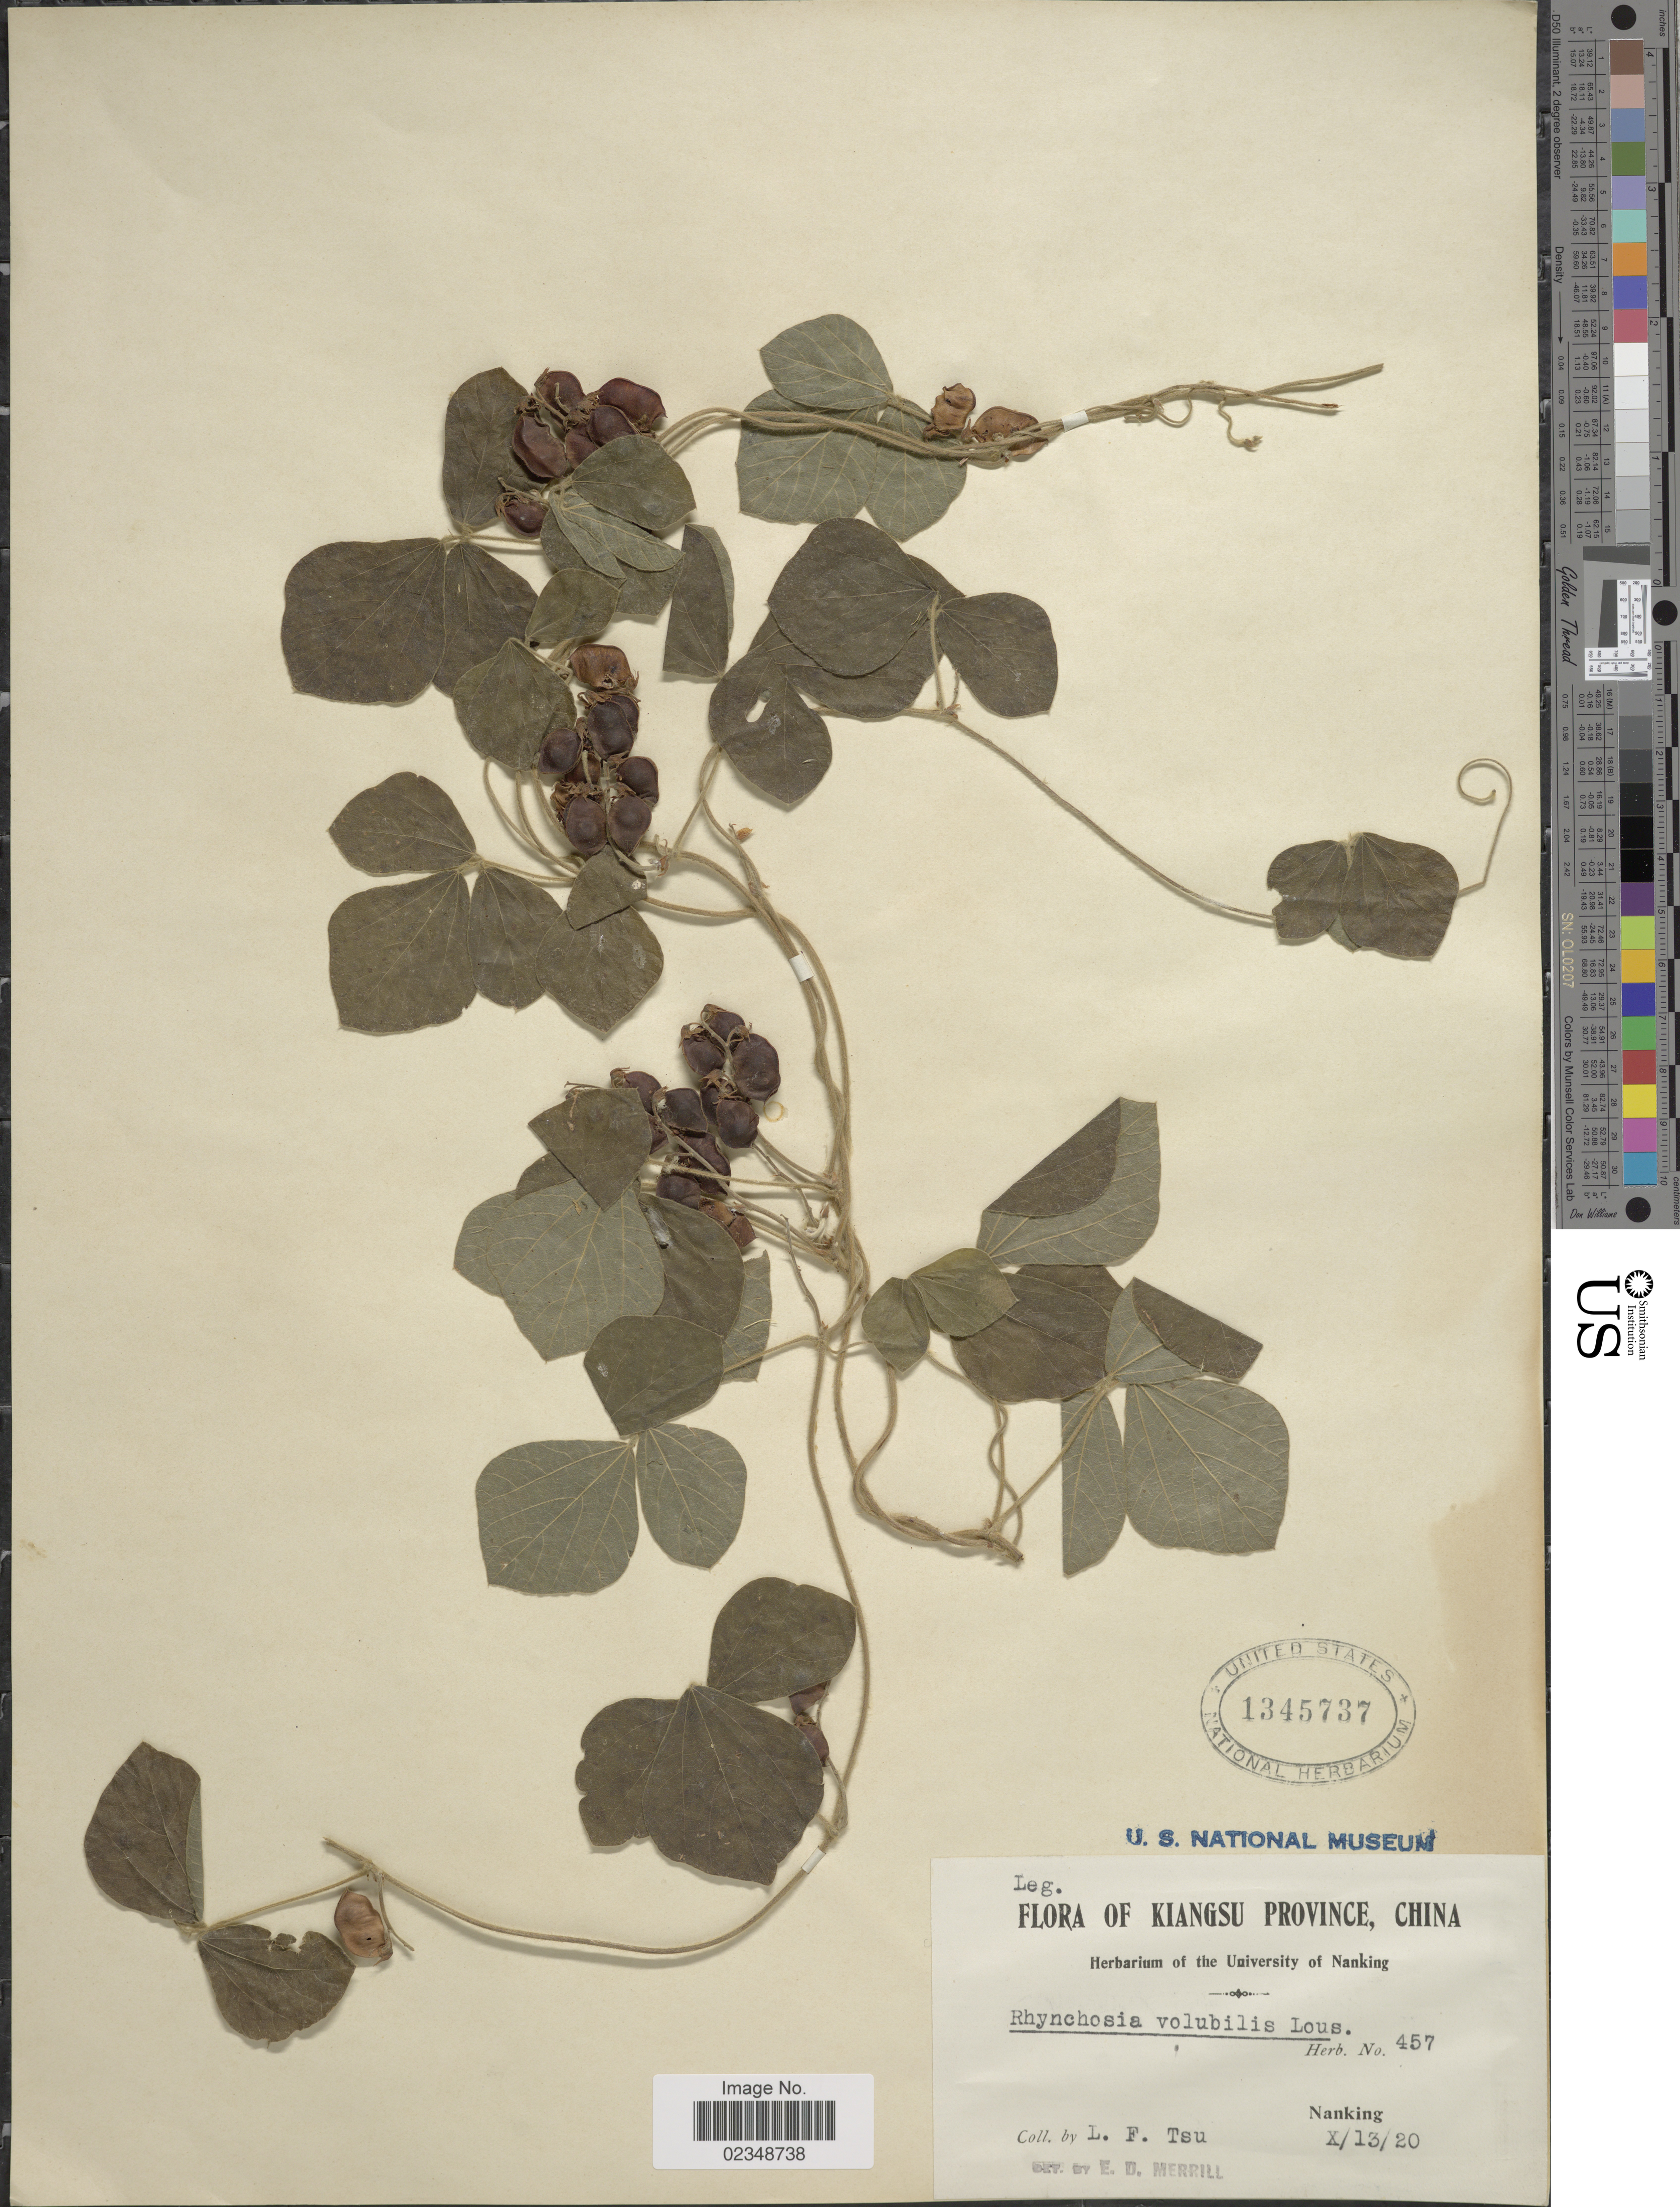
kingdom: Plantae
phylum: Tracheophyta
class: Magnoliopsida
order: Fabales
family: Fabaceae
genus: Rhynchosia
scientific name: Rhynchosia volubilis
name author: (Michx.) Wood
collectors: L. Tsu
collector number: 457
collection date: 1920-10-13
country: China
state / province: Jiangsu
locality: Kiangsu Province, Nanking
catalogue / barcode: US 1345737